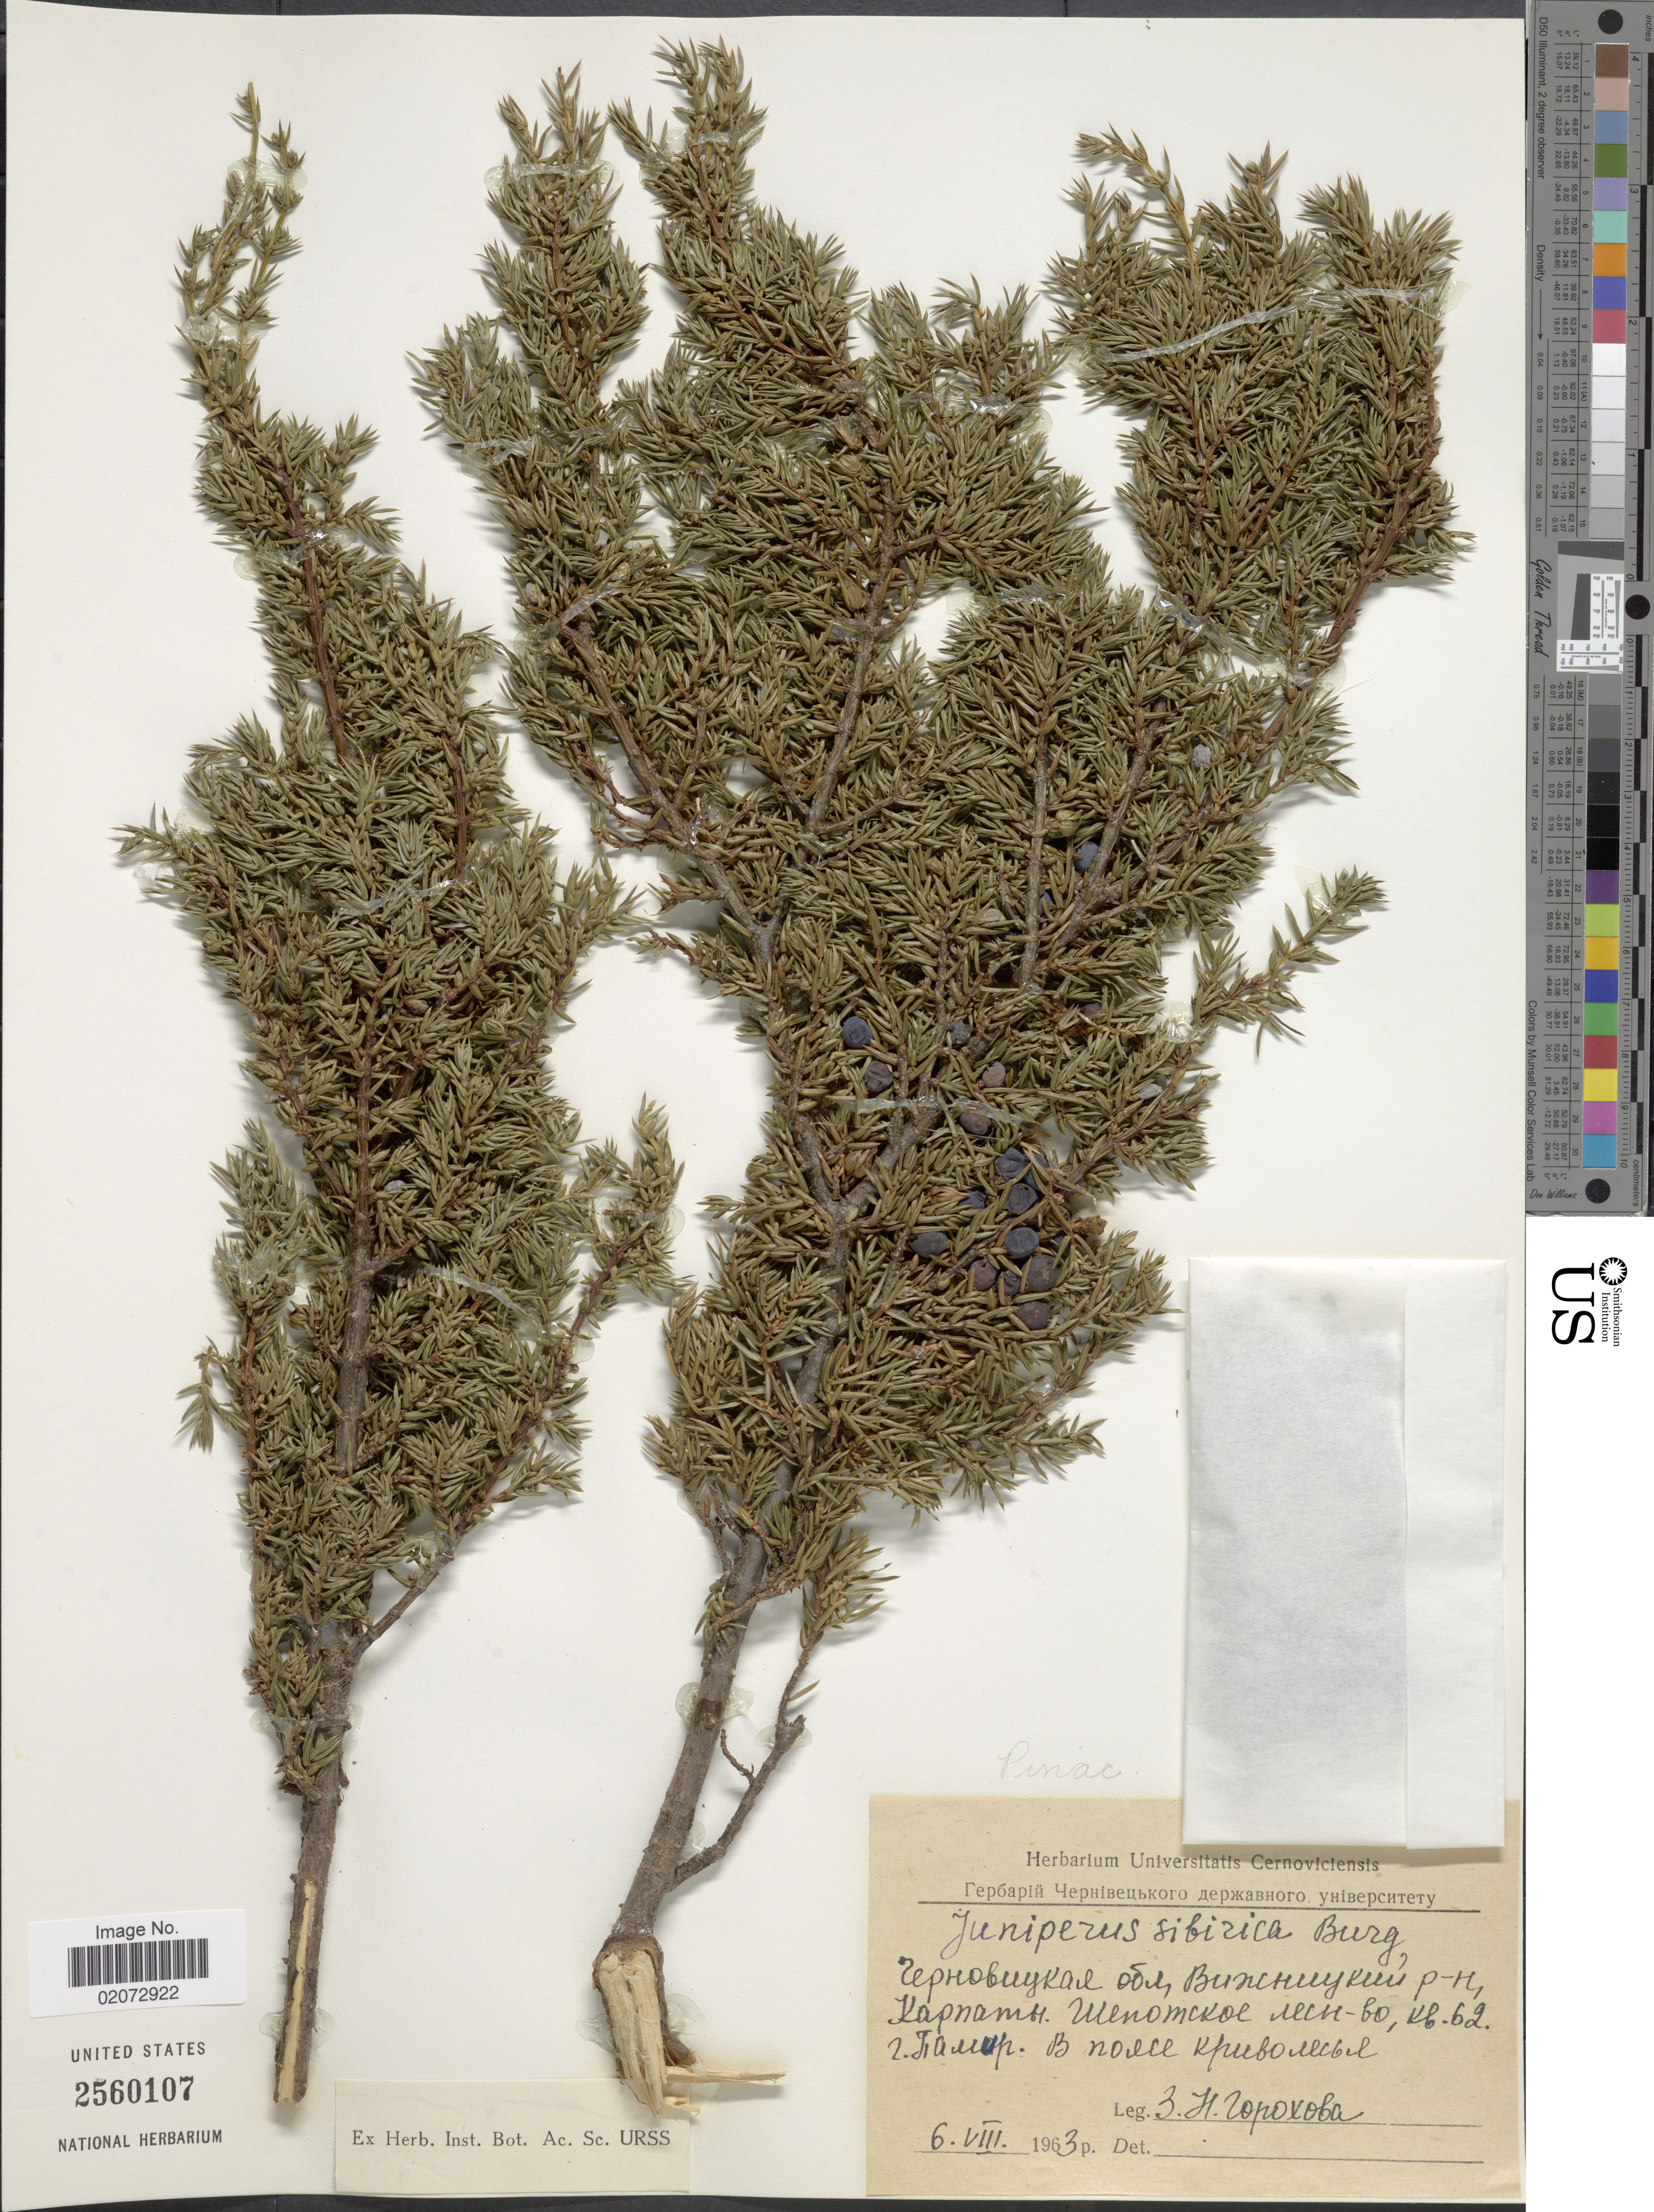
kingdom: Plantae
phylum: Tracheophyta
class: Pinopsida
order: Pinales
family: Cupressaceae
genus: Juniperus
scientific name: Juniperus sibirica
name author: Burgsd.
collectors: Z. Gorokhova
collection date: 1963-08-06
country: Ukraine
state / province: Chernivtsi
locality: Vizhnitskiy District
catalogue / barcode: US 2560107